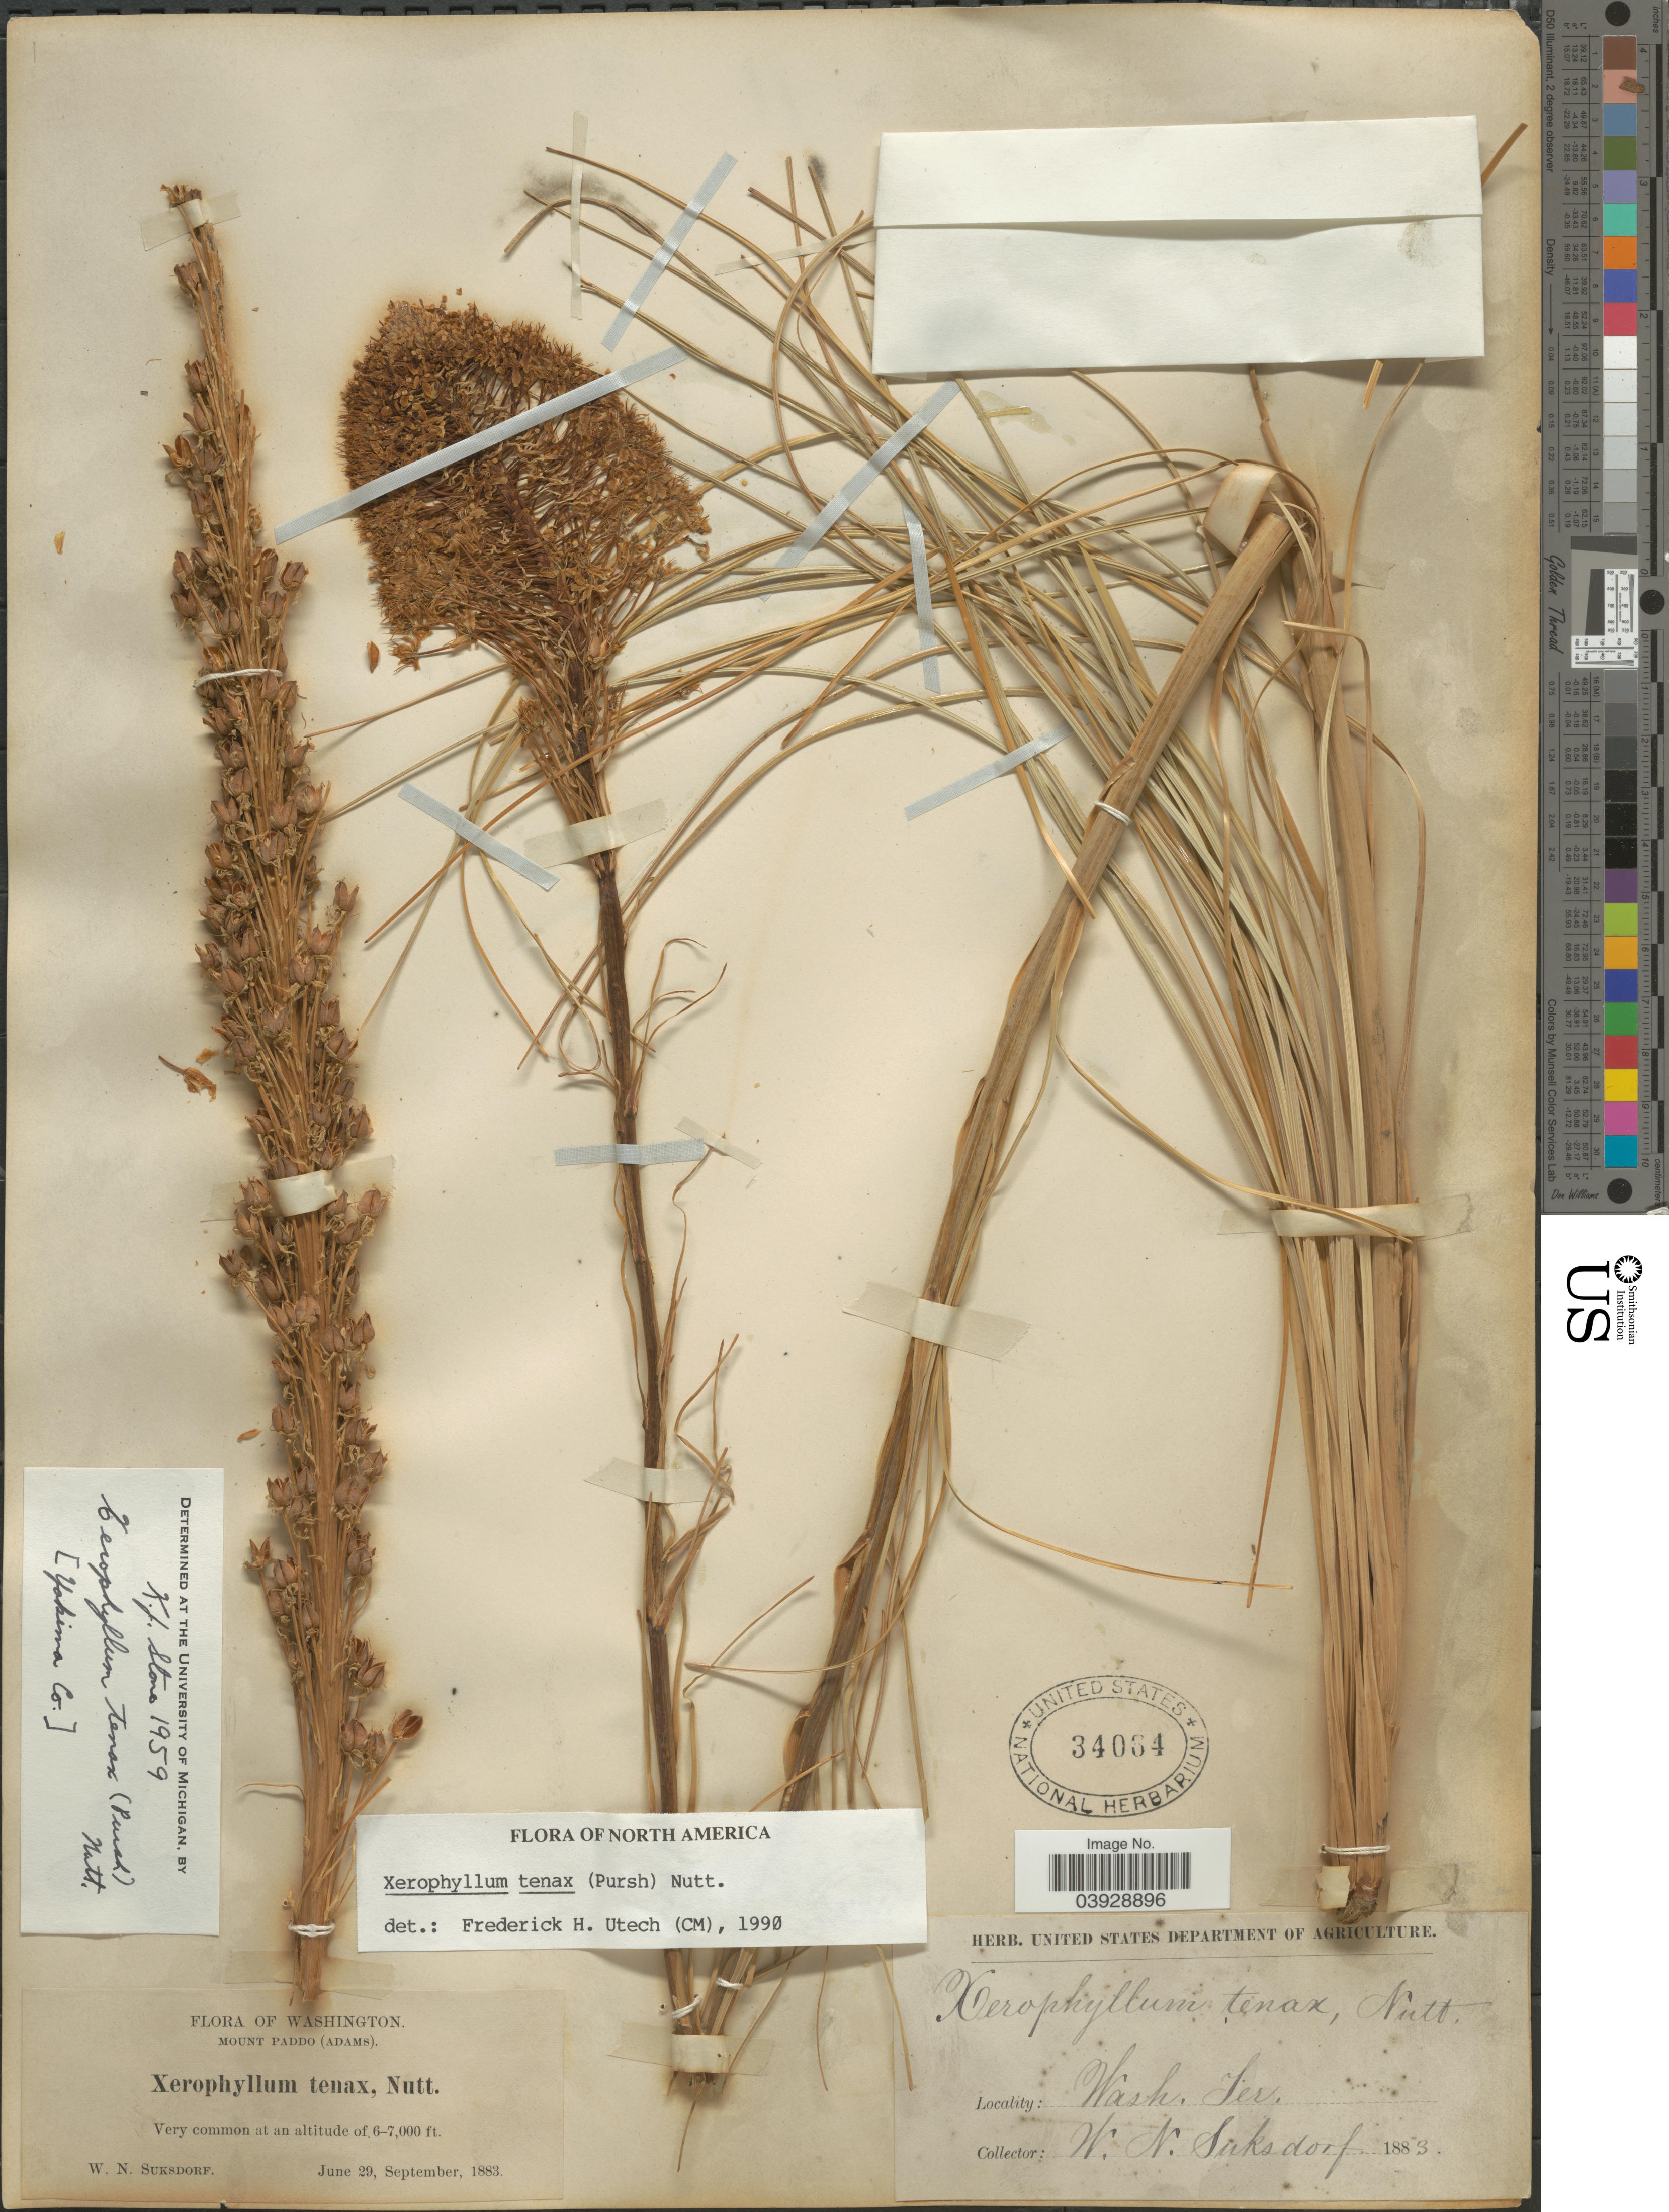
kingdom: Plantae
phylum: Tracheophyta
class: Liliopsida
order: Liliales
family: Melanthiaceae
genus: Xerophyllum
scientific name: Xerophyllum tenax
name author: (Pursh) Nutt.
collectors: W. N. Suksdorf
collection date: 1883-06-29/1883-09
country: United States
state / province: Washington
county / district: Skamania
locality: Mount Paddo (Adams). Wash. Ter.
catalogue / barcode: US 34064